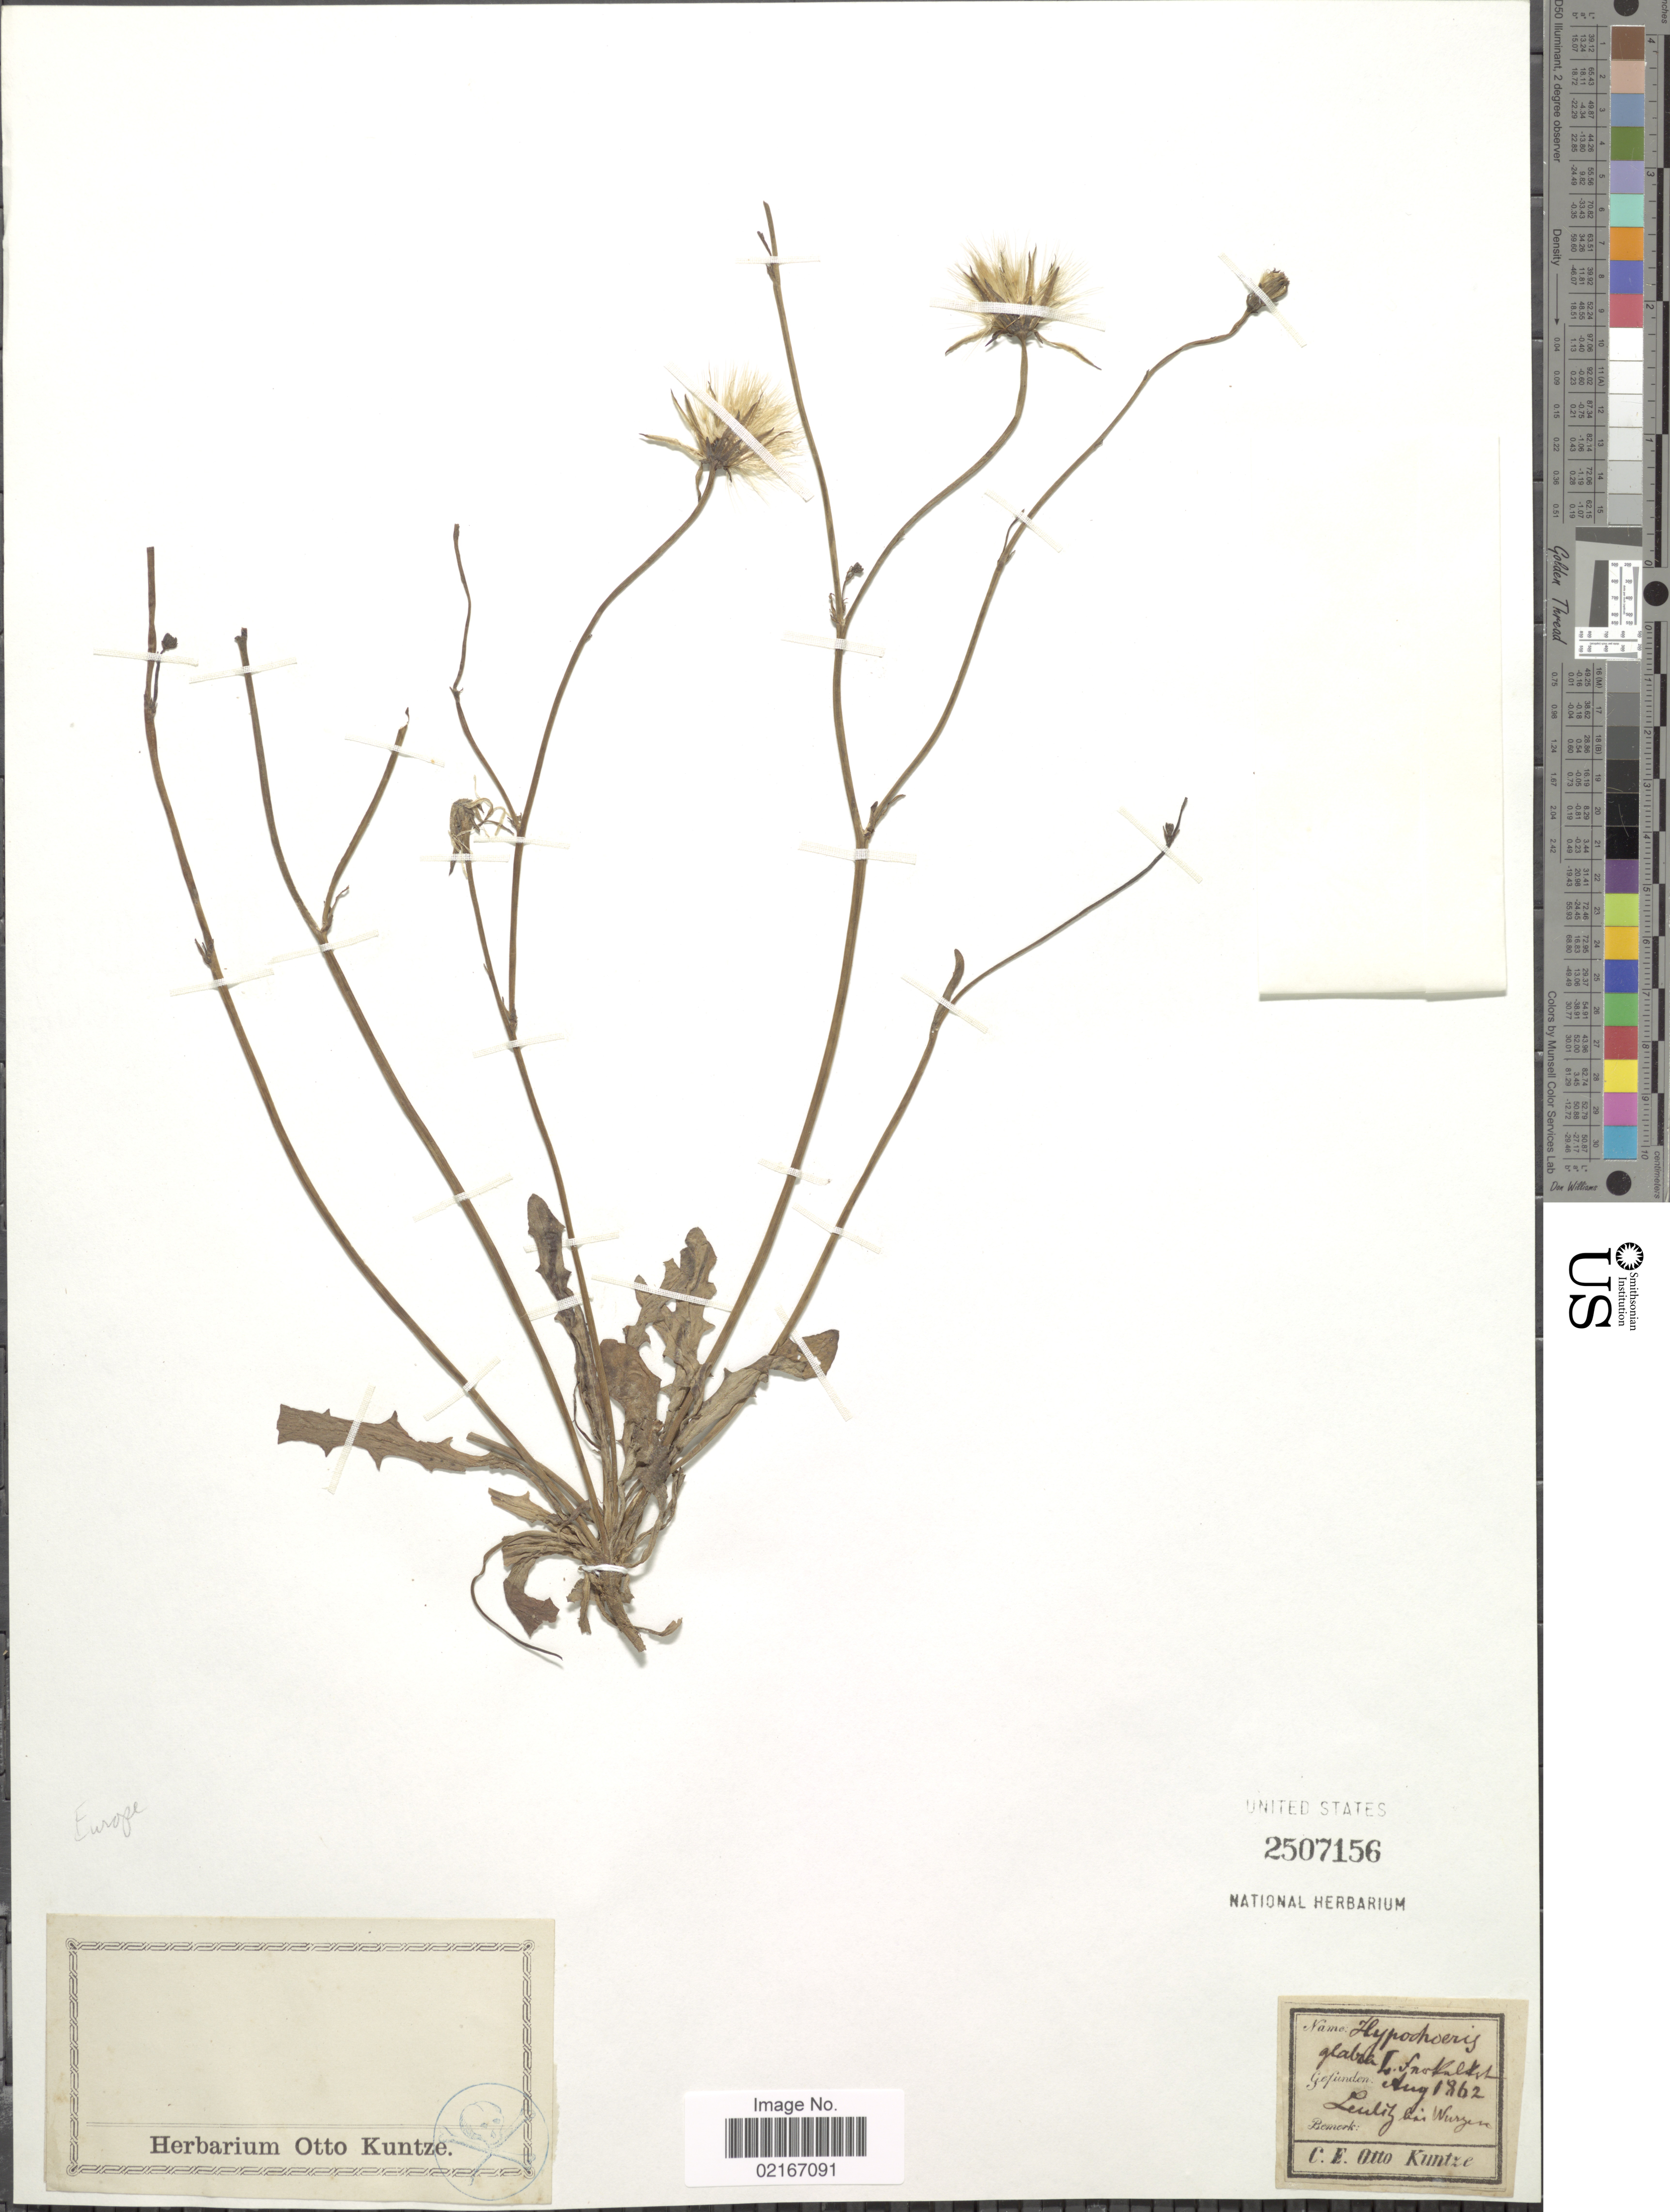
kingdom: Plantae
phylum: Tracheophyta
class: Magnoliopsida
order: Asterales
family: Asteraceae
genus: Hypochaeris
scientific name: Hypochaeris glabra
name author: L.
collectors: C.E.O. Kuntze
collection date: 1862-08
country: Germany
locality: Wurzen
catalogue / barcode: US 2507156